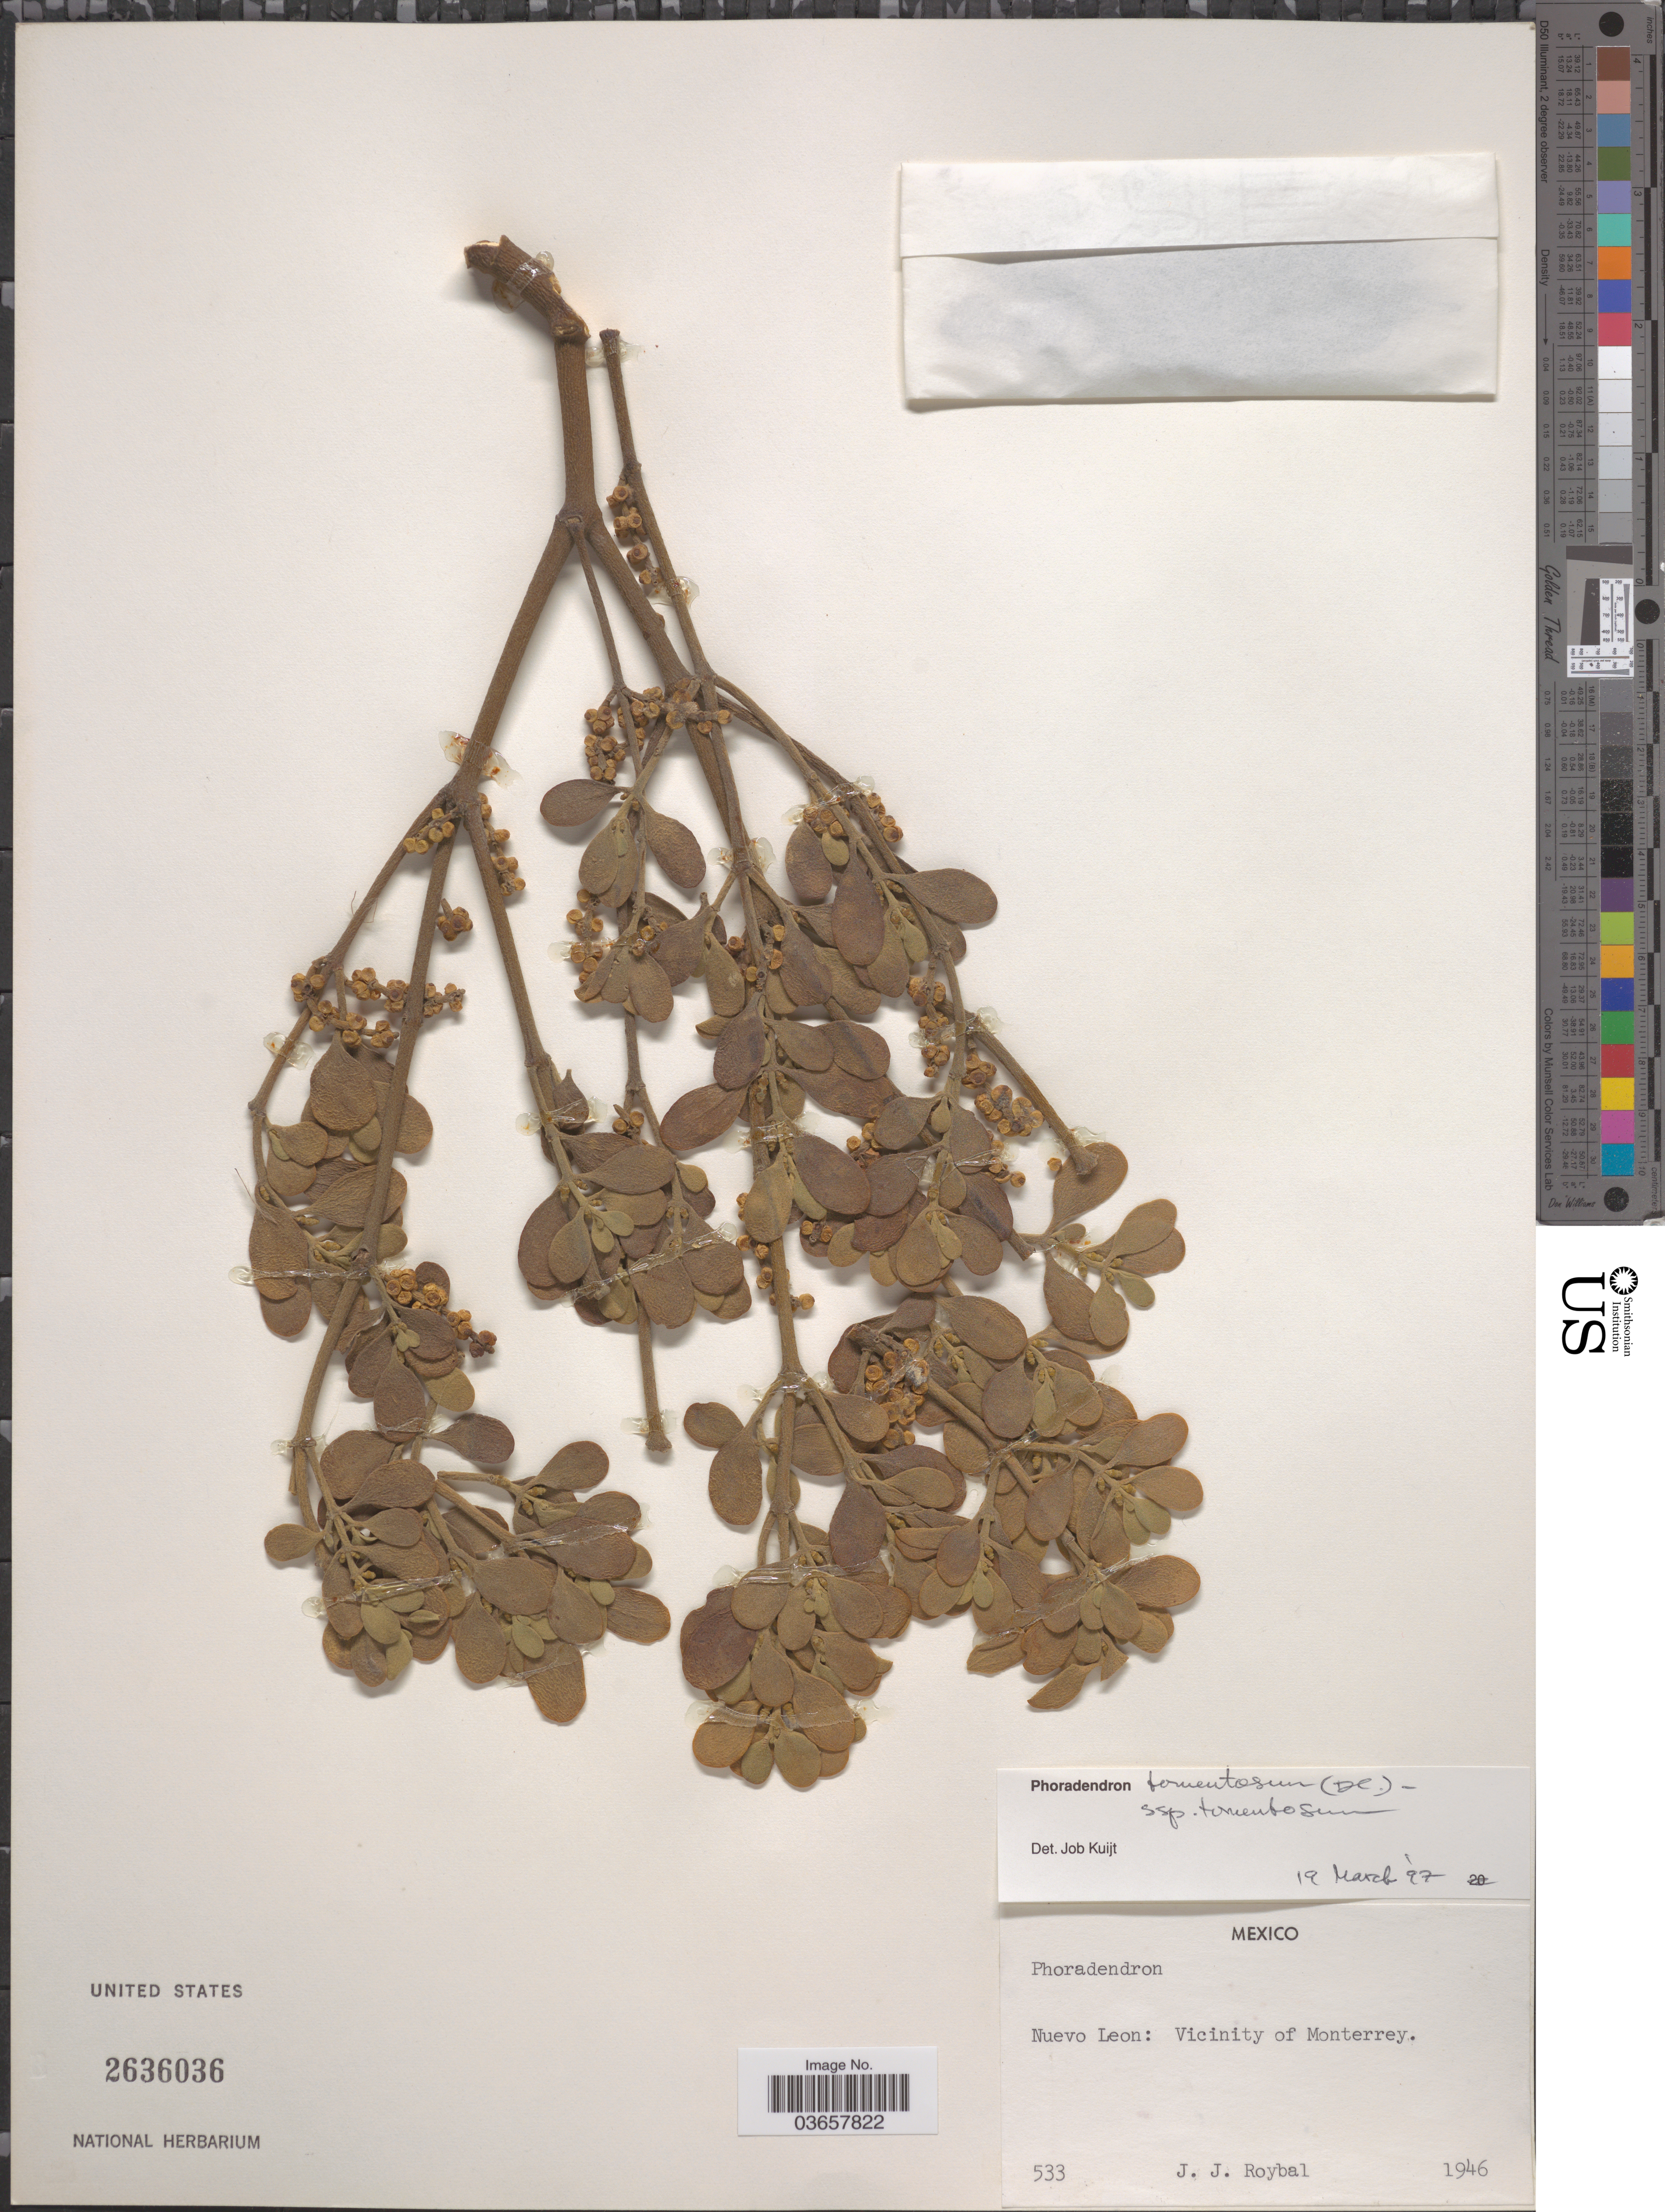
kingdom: Plantae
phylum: Tracheophyta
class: Magnoliopsida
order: Santalales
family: Viscaceae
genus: Phoradendron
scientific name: Phoradendron tomentosum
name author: DC.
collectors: J. J. Roybal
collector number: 533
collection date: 1946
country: Mexico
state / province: Nuevo León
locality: Vicinity of Monterrey.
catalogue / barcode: US 2636036